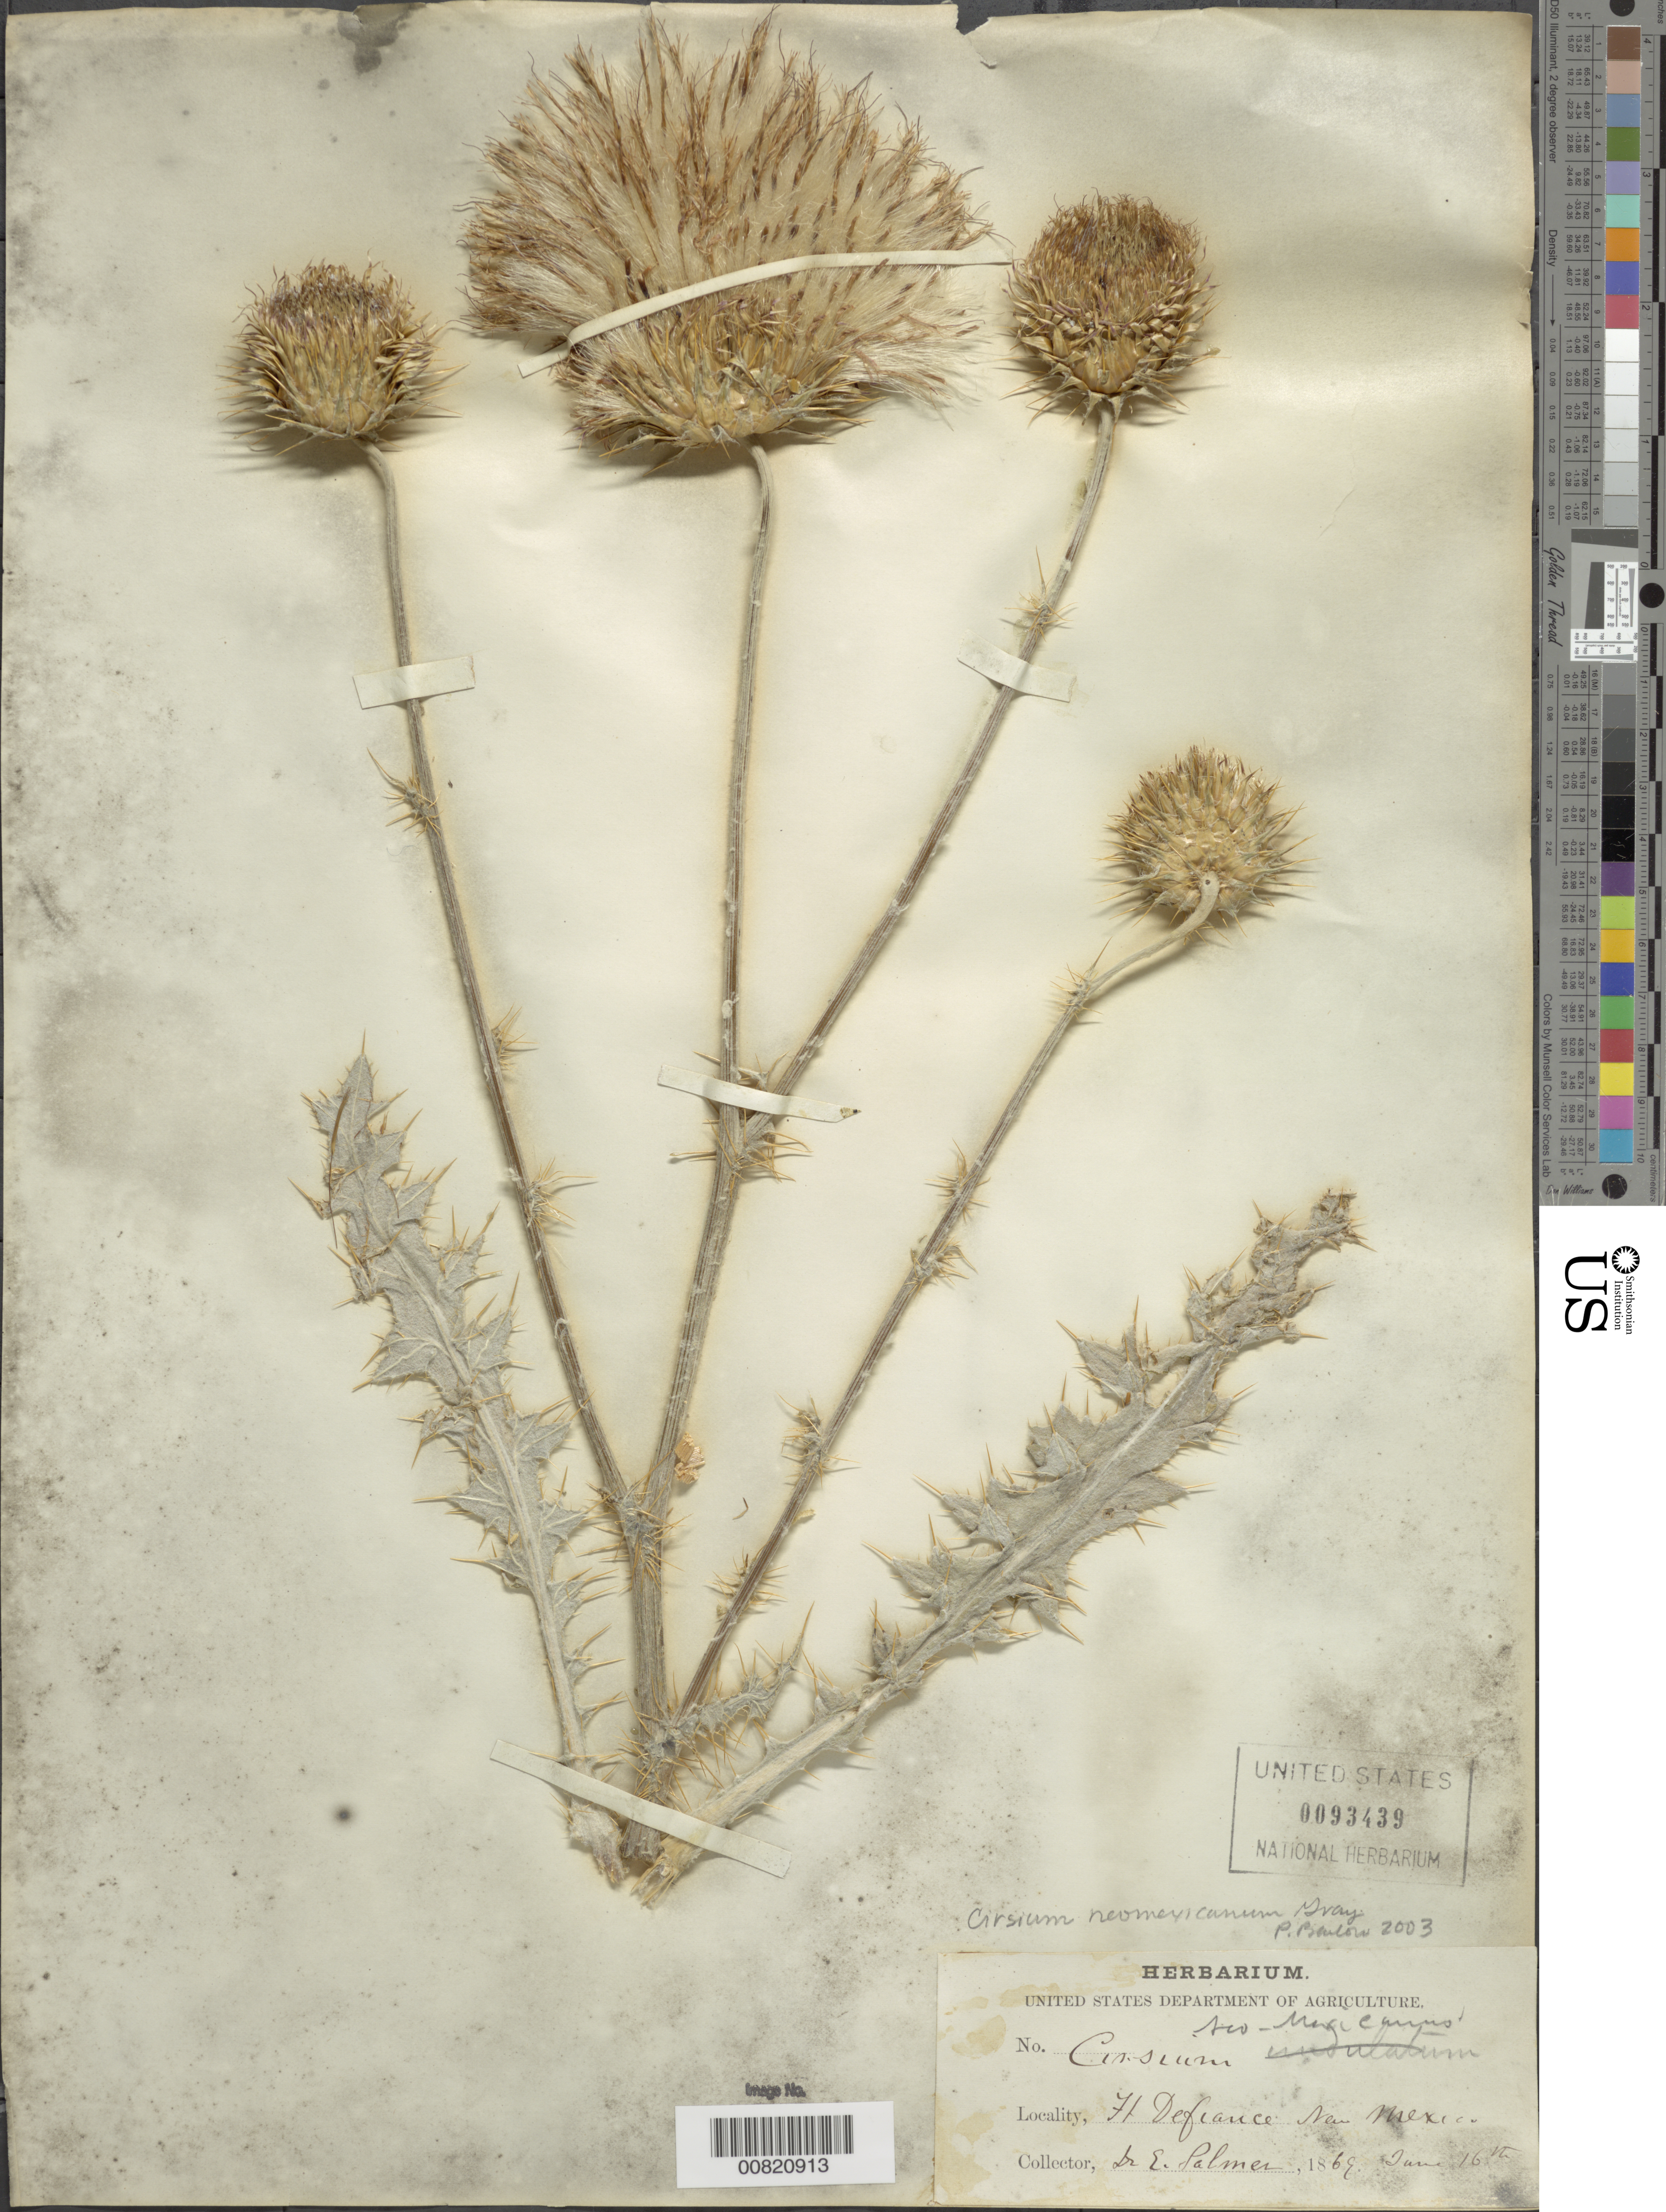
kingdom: Plantae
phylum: Tracheophyta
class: Magnoliopsida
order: Asterales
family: Asteraceae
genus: Cirsium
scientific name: Cirsium neomexicanum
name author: A. Gray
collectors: E. Palmer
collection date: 1869-06-16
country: United States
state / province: New Mexico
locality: Ft. Defiance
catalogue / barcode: US 93439